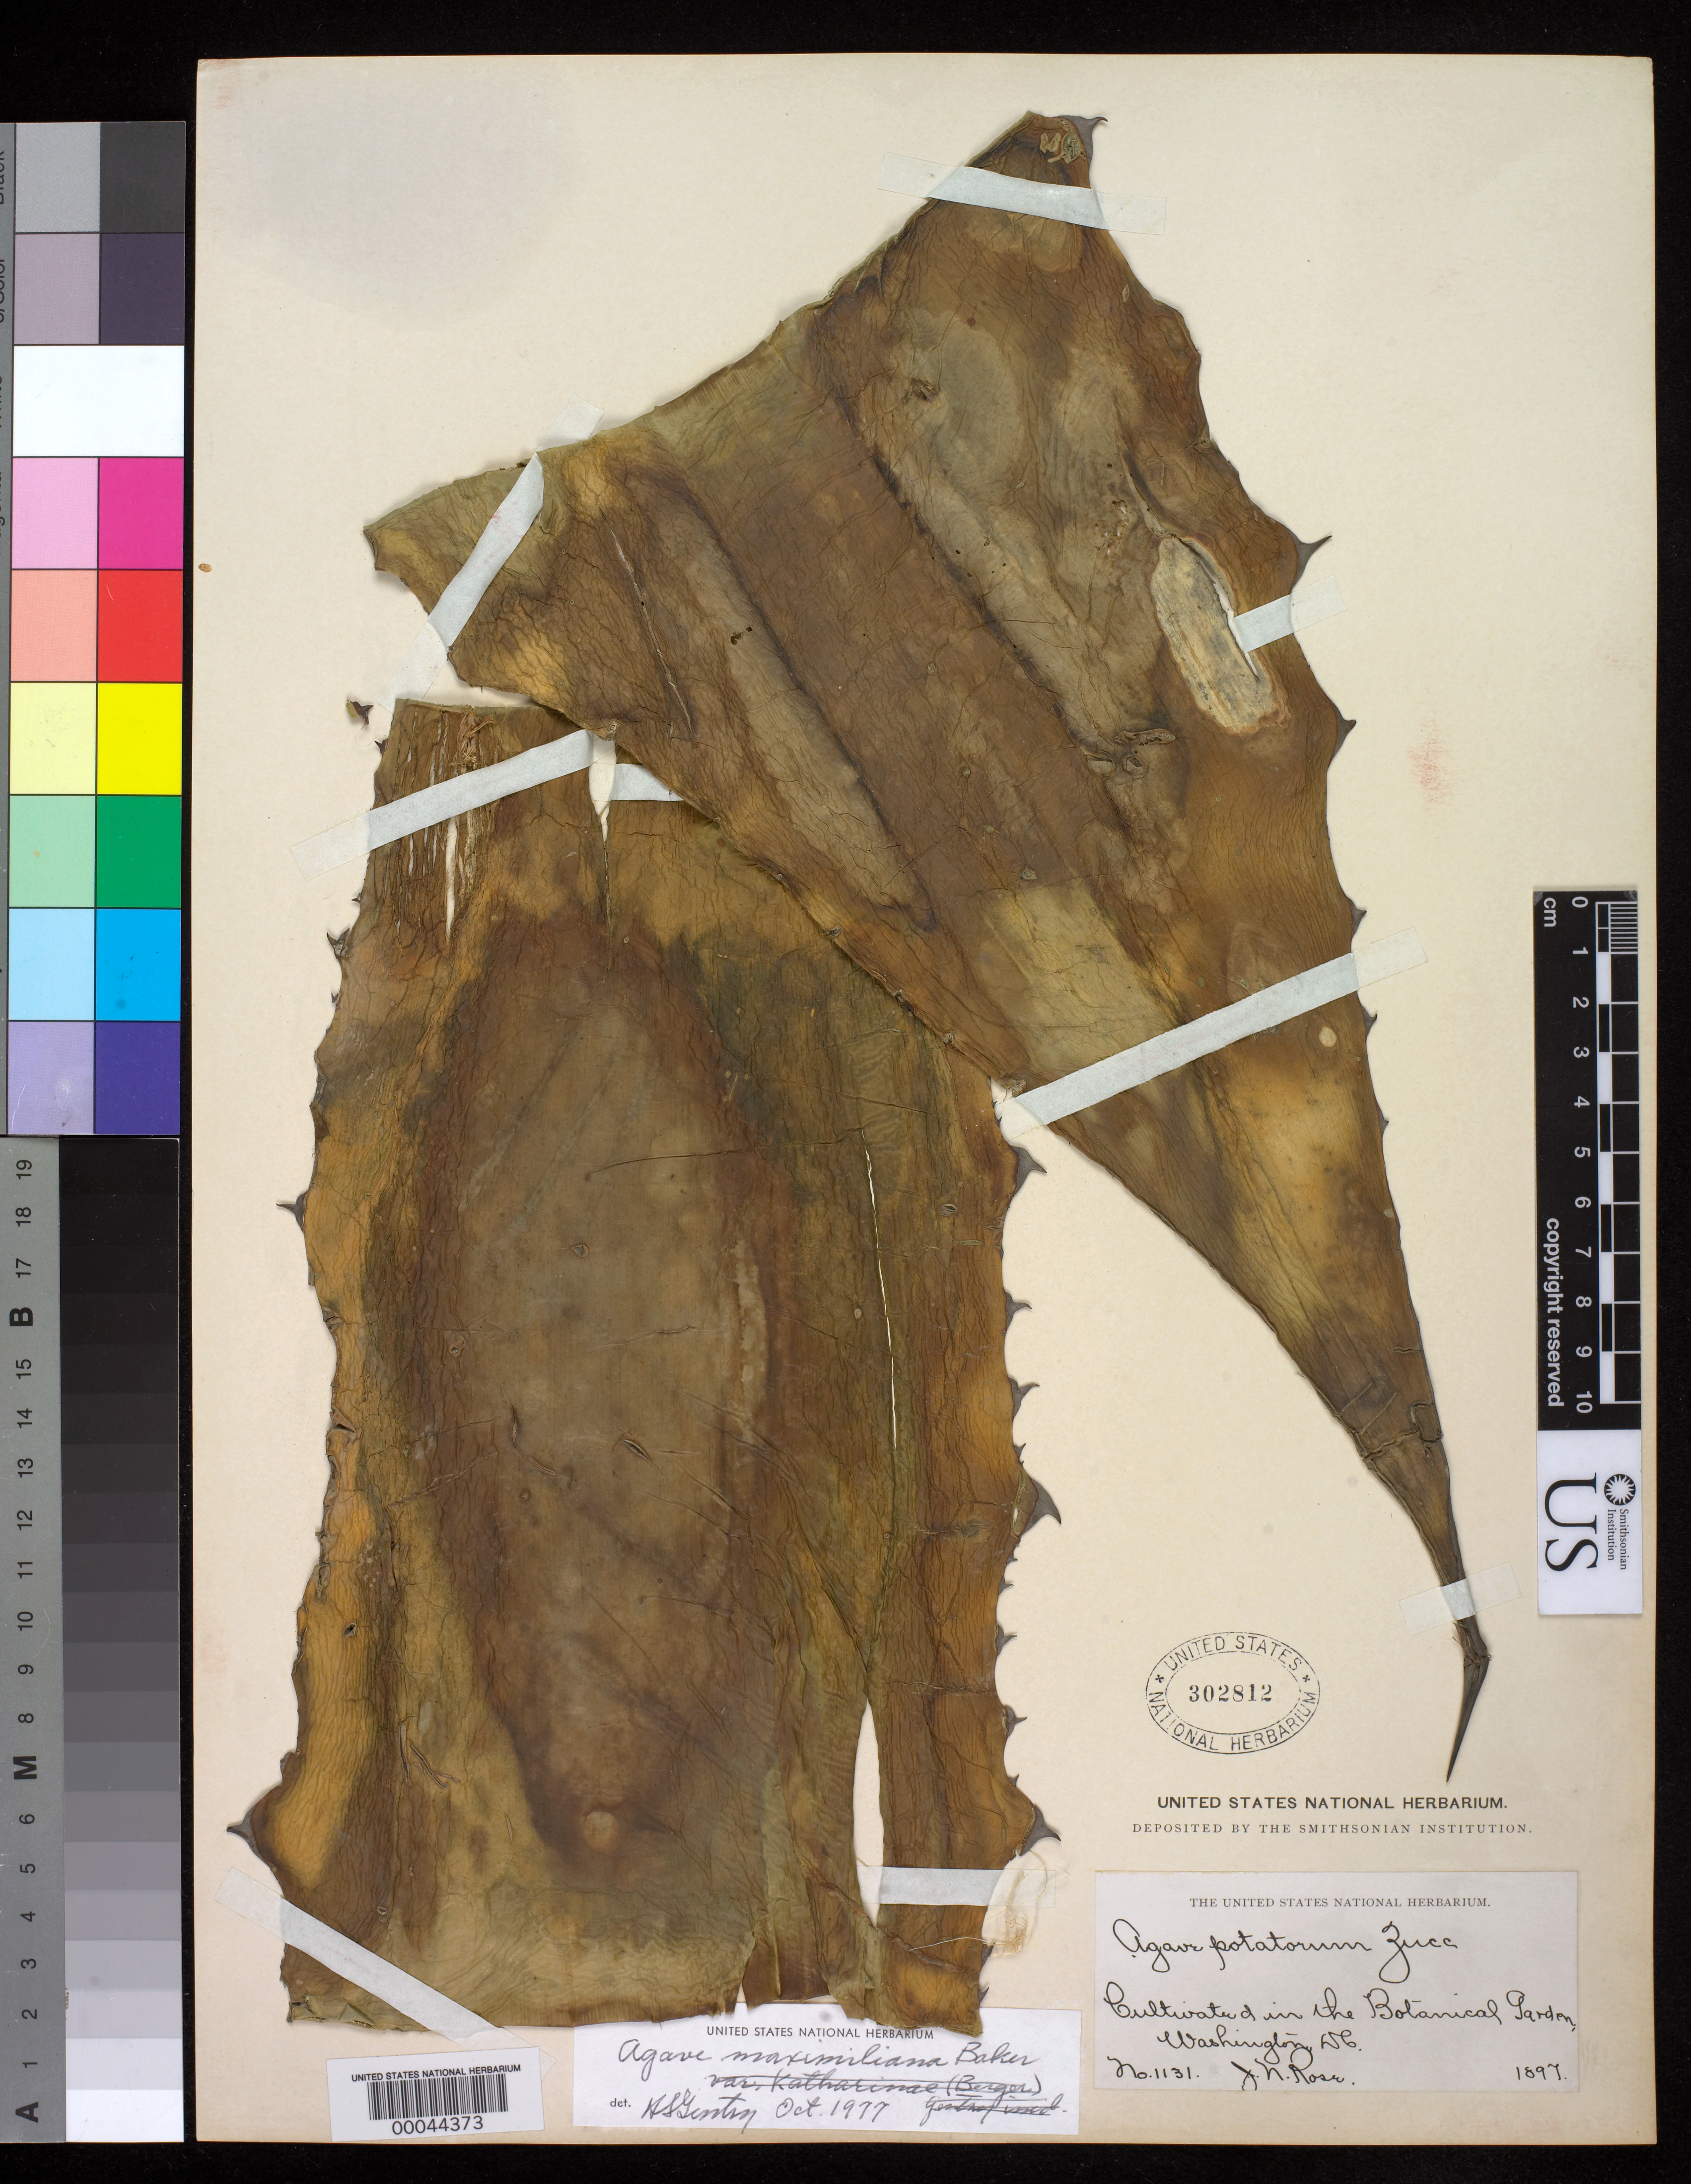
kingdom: Plantae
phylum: Tracheophyta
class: Liliopsida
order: Asparagales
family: Asparagaceae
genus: Agave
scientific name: Agave marmorata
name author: Roezl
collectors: J. N. Rose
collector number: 1131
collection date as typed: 1897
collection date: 1897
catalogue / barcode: US 302812